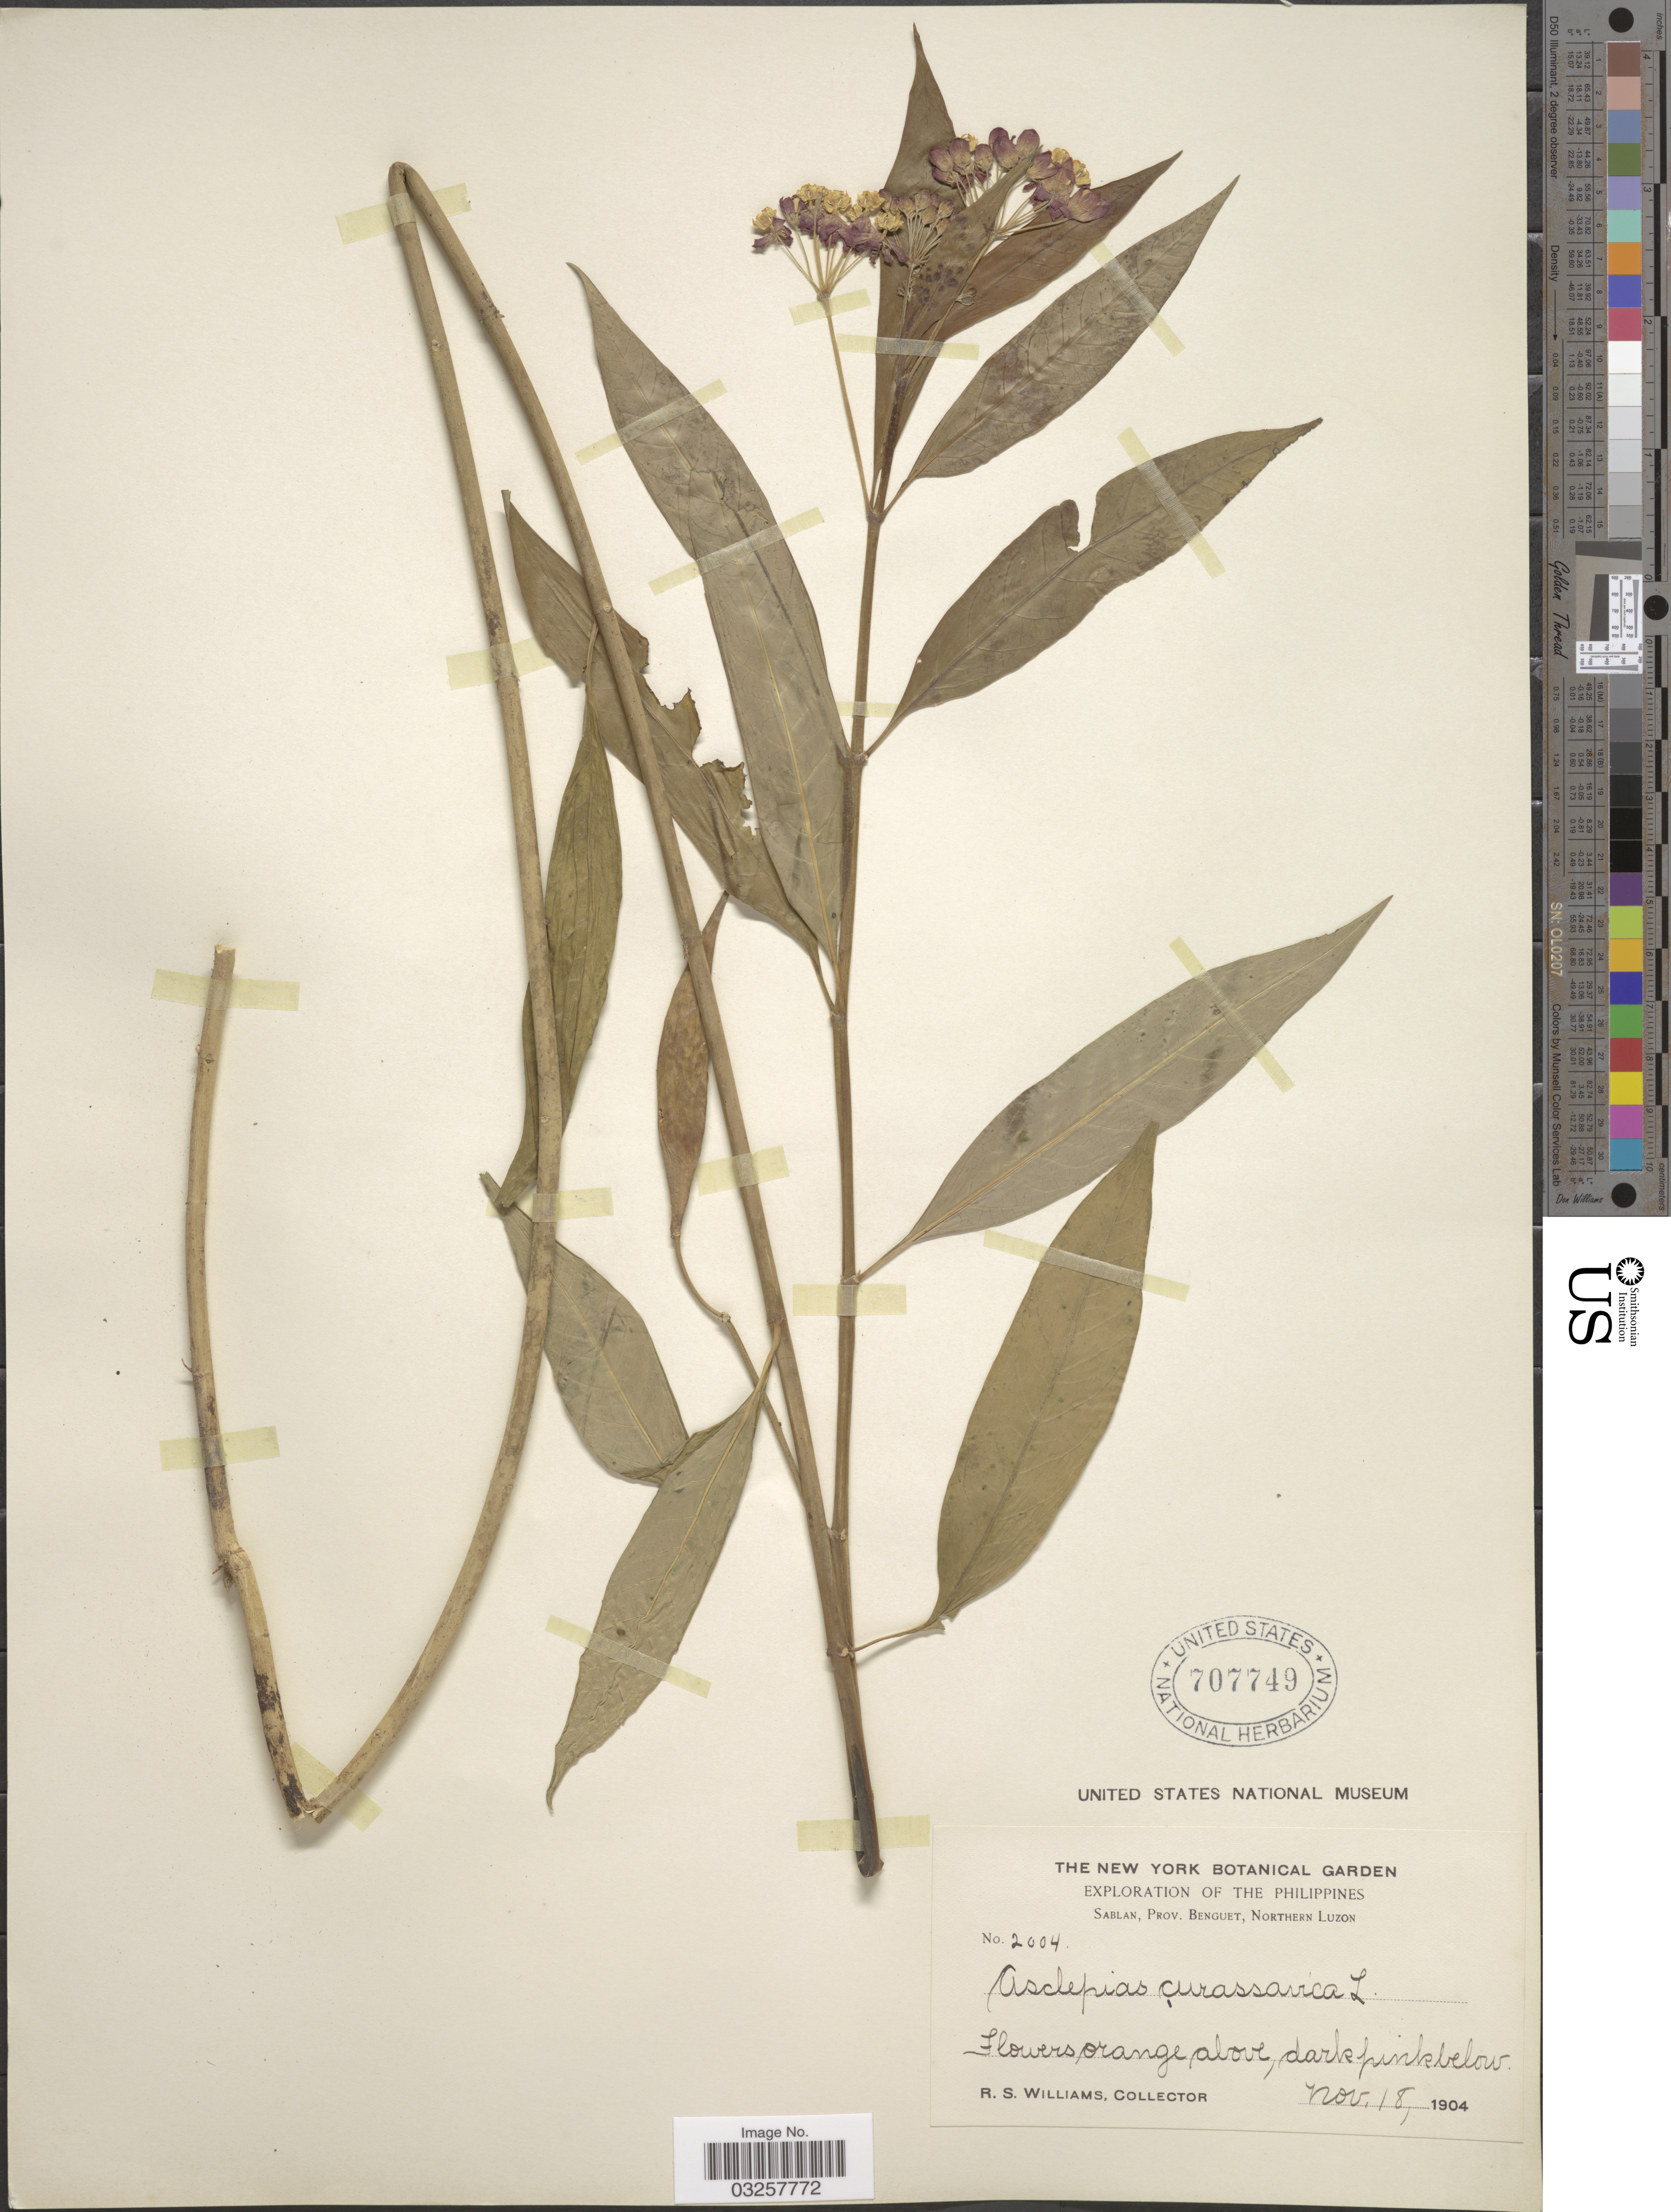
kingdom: Plantae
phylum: Tracheophyta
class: Magnoliopsida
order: Gentianales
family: Apocynaceae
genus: Asclepias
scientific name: Asclepias curassavica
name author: L.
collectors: R. S. Williams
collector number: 2004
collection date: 1904-11-18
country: Philippines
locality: Sablan, Prov. Benguet, Northern Luzon.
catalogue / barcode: US 707749